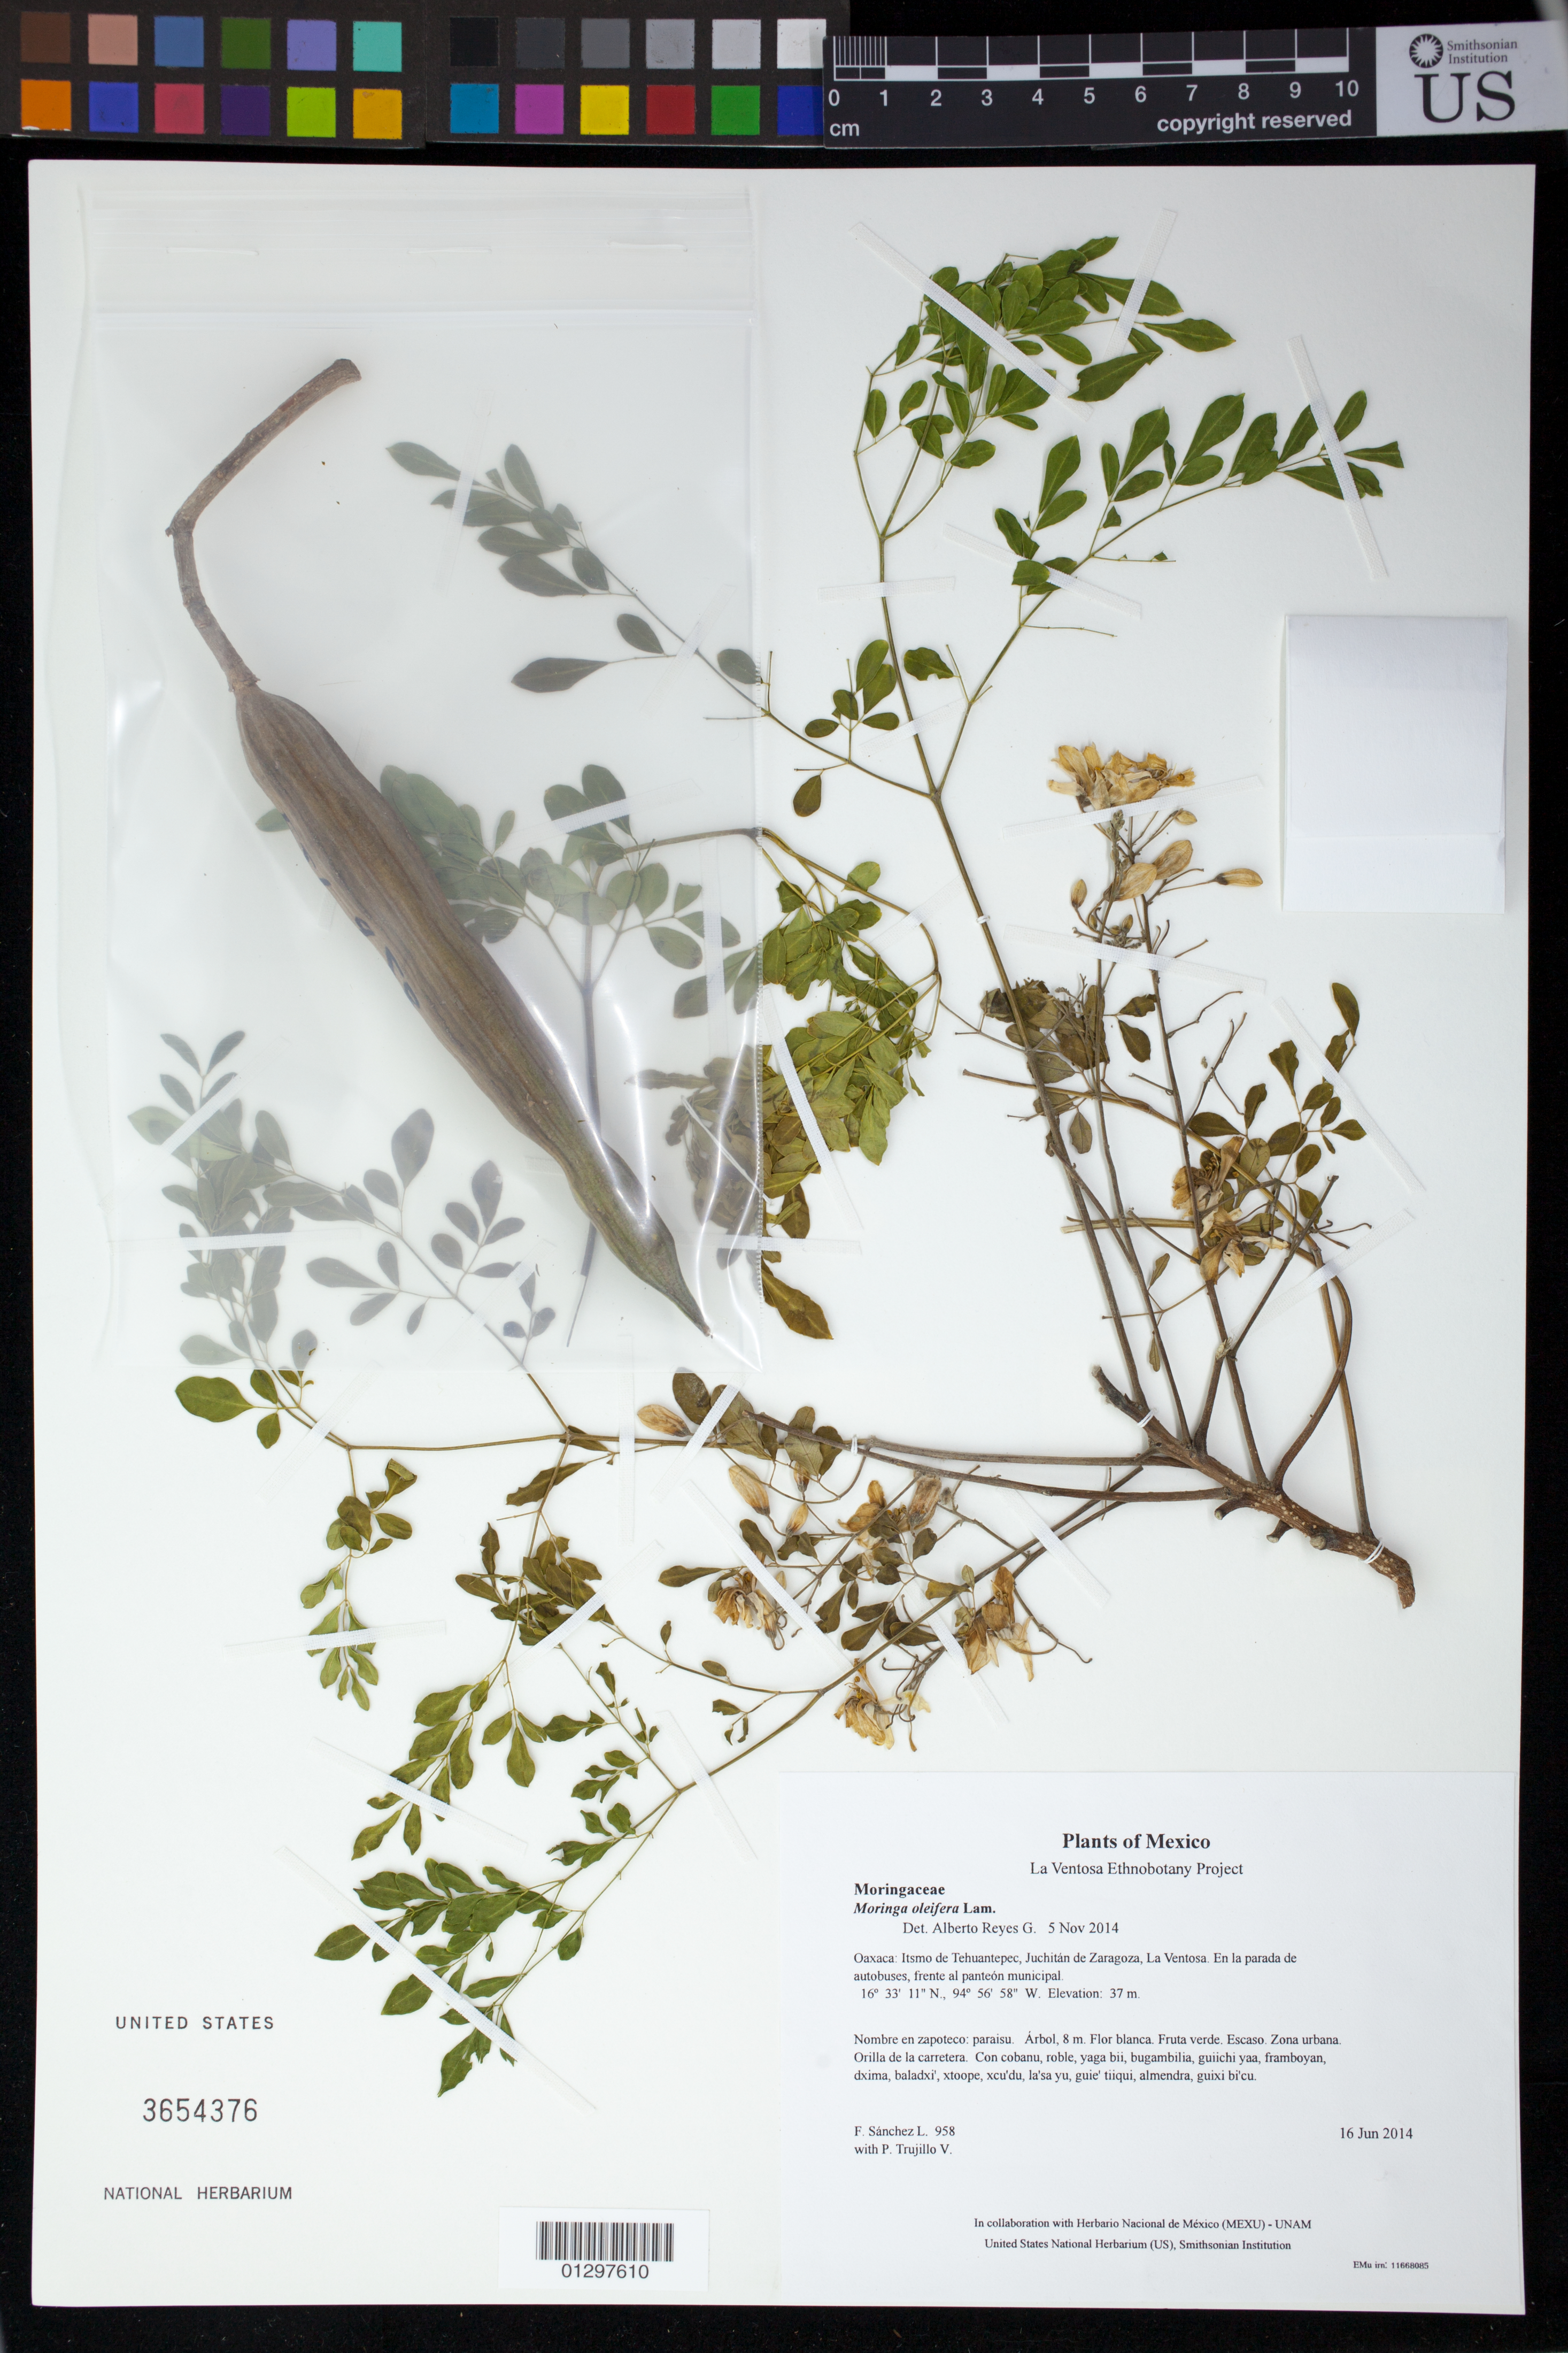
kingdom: Plantae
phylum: Tracheophyta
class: Magnoliopsida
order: Brassicales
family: Moringaceae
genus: Moringa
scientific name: Moringa oleifera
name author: Lam.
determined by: Reyes García, A.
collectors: F. Sánchez L. & P. Trujillo V.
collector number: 958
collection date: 2014-06-16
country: Mexico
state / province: Oaxaca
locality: Itsmo de Tehuantepec, Juchitán de Zaragoza, La Ventosa. En la parada de autobuses, frente al panteón municipal.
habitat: Zona urbana. Orilla de la carretera.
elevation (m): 37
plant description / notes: JEBOT, MEXU, SERO, US; Yaga. 8 m. Guie' naquichi'. Cuaananaxhi naga'. Huaxie'.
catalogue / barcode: US 3654376